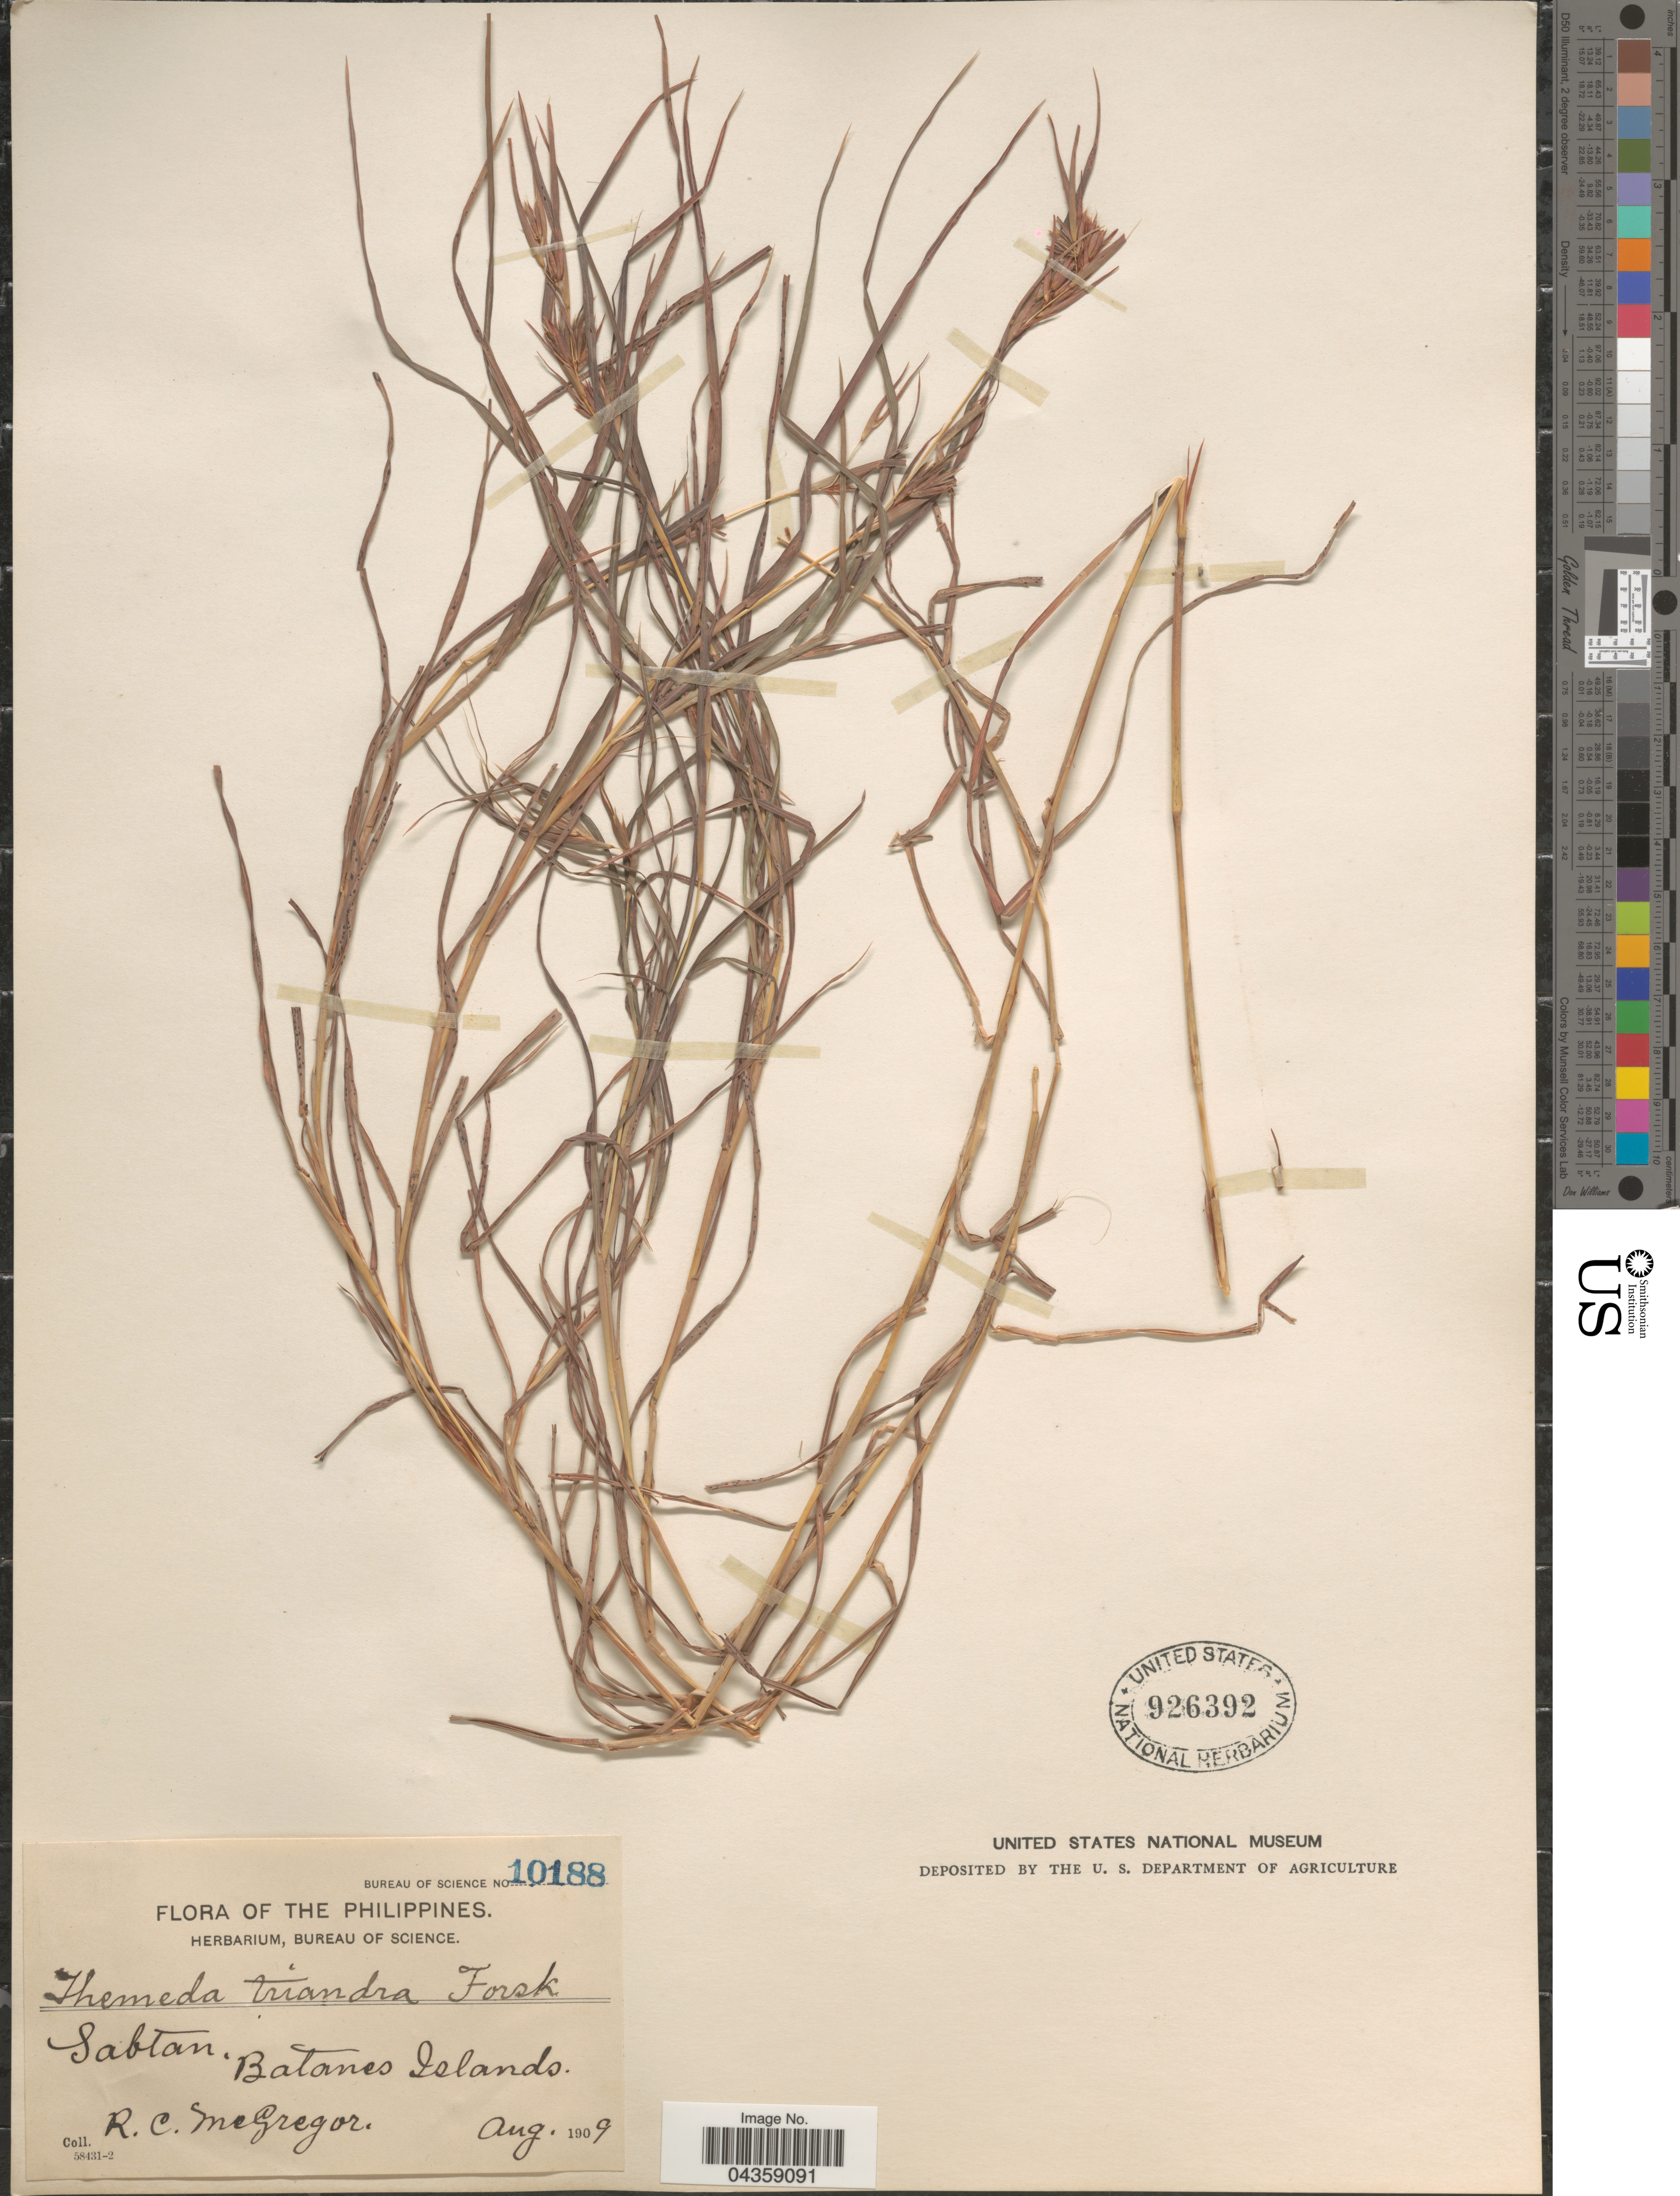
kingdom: Plantae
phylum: Tracheophyta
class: Liliopsida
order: Poales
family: Poaceae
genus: Themeda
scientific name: Themeda triandra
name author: Forssk.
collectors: R. C. McGregor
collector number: Bureau of Science 10188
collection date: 1909-08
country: Philippines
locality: Sabtan. Batanes Islands.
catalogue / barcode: US 926392